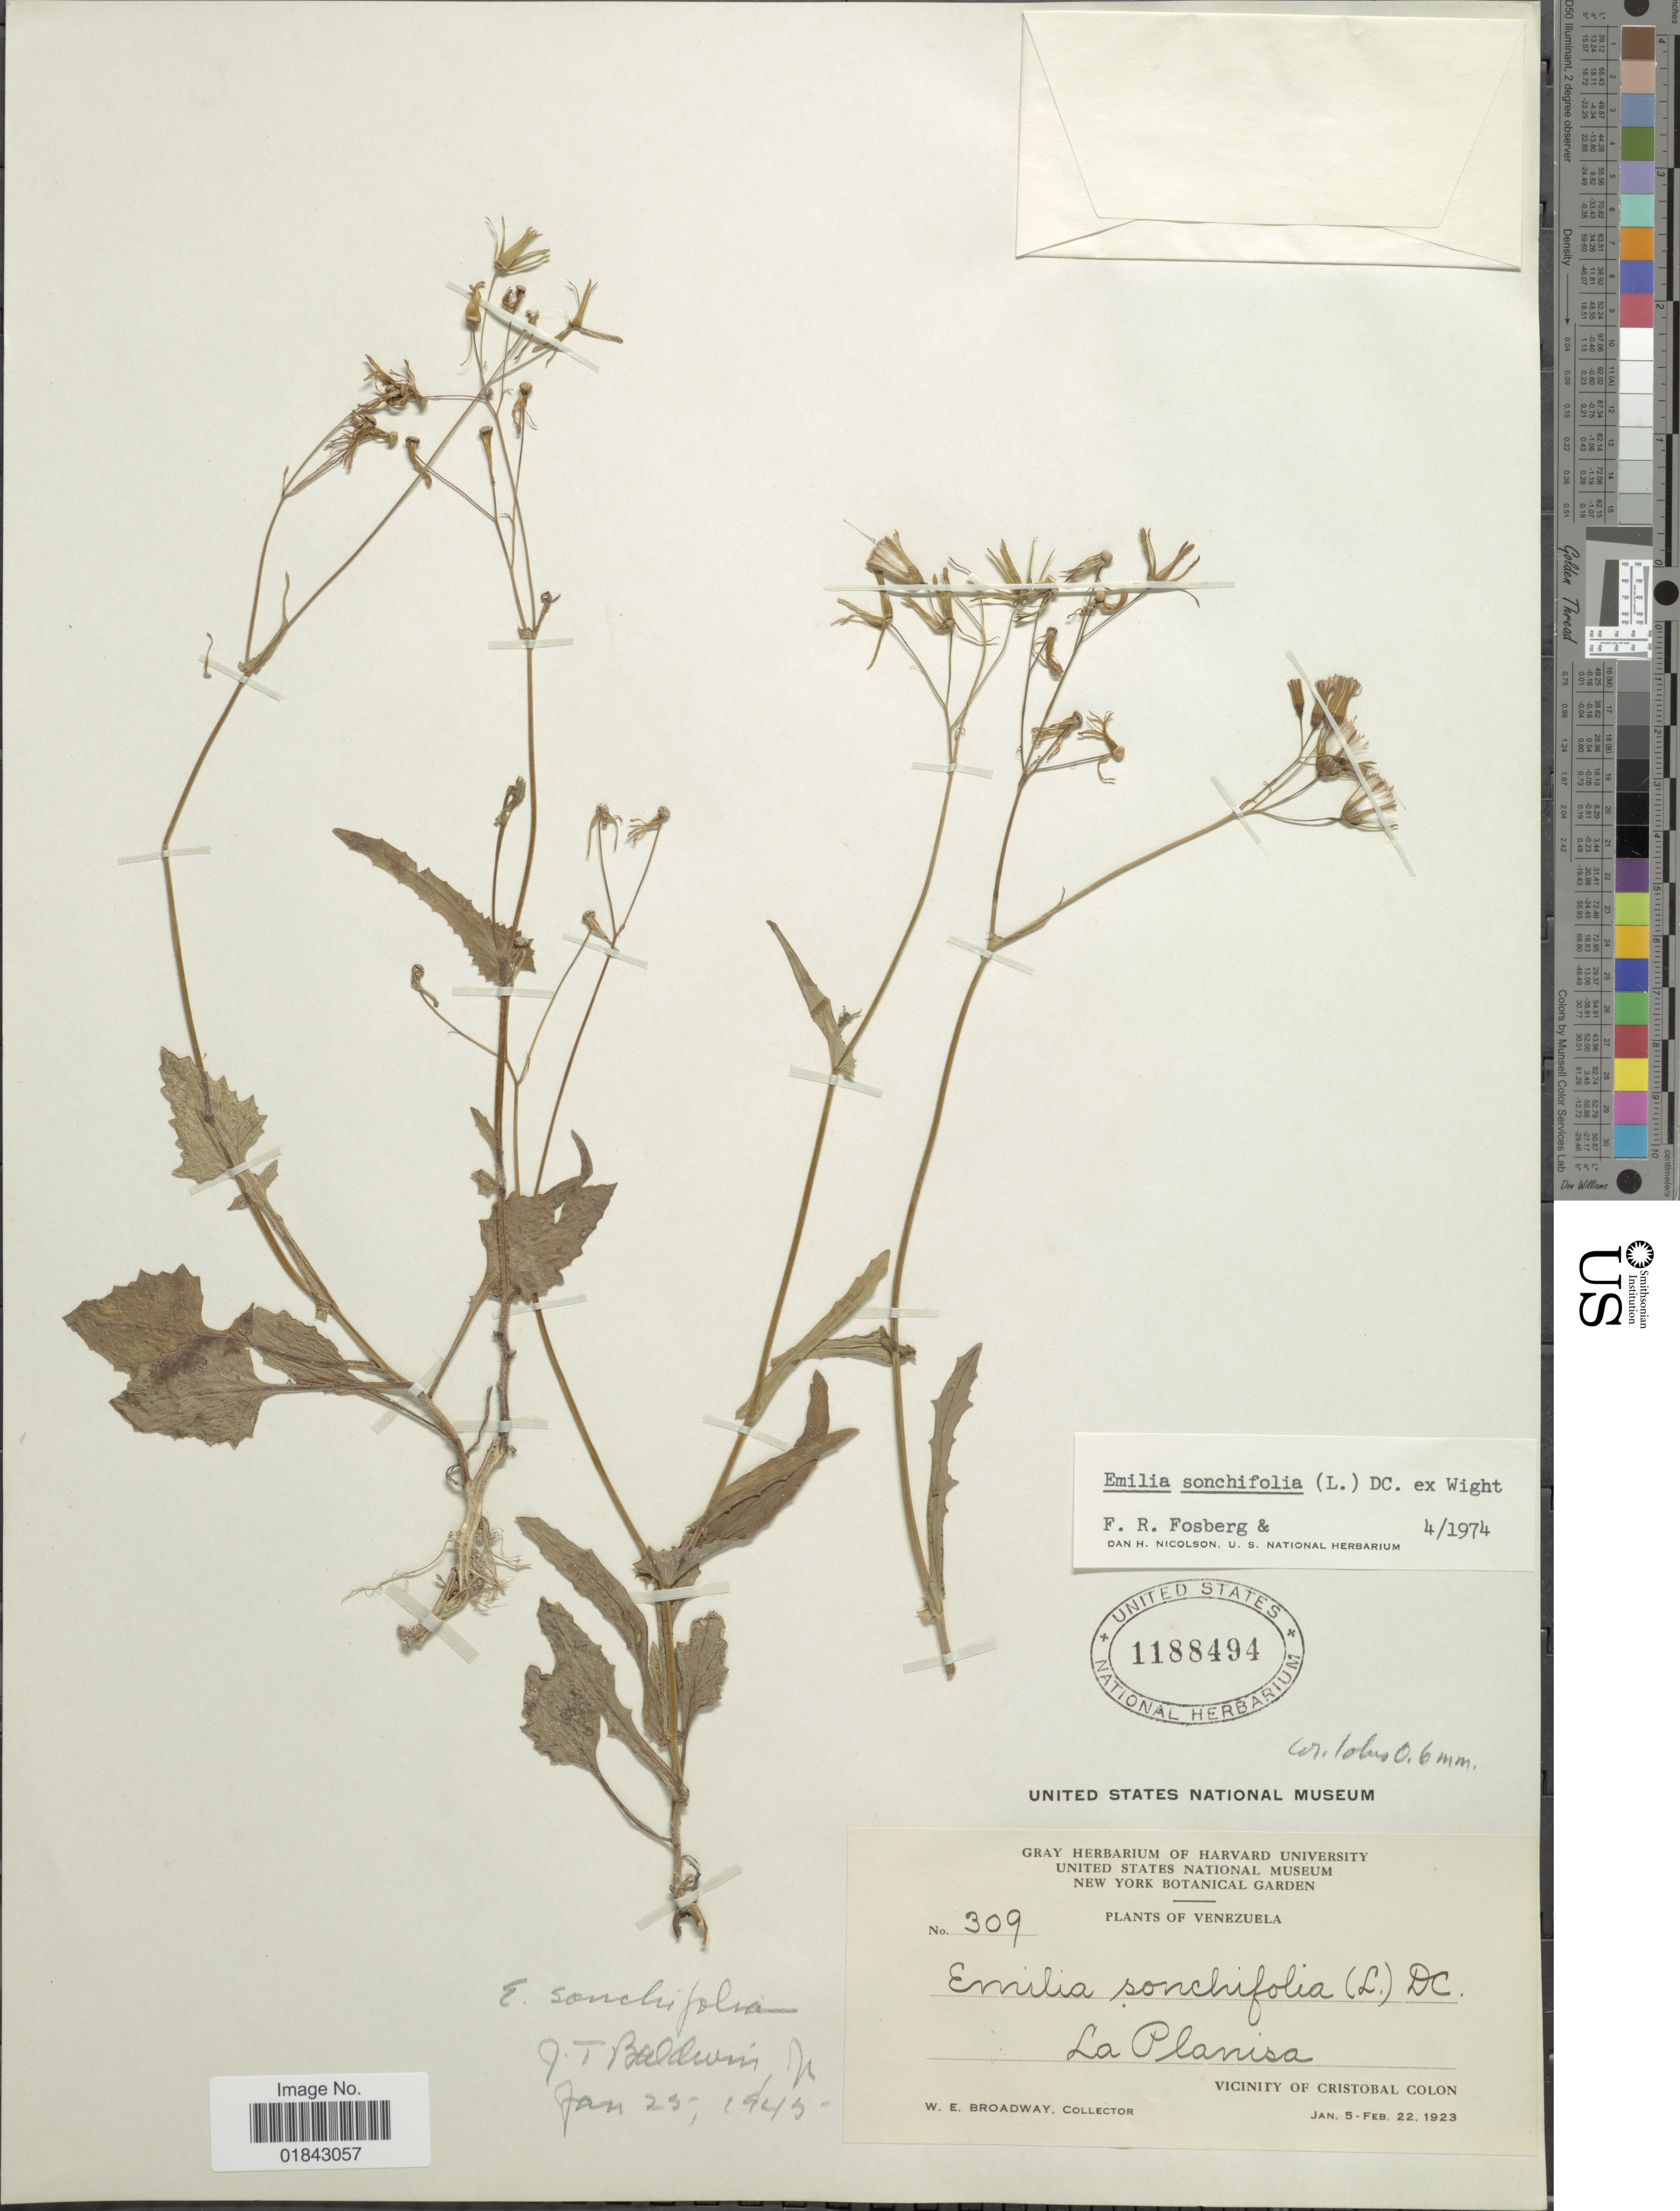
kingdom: Plantae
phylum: Tracheophyta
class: Magnoliopsida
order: Asterales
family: Asteraceae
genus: Emilia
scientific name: Emilia sonchifolia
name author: (L.) DC.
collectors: W. E. Broadway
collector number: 309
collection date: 1923-01-05/1923-02-22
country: Venezuela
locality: La Planisa, vicinity of Cristobal Colon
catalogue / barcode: US 1188494